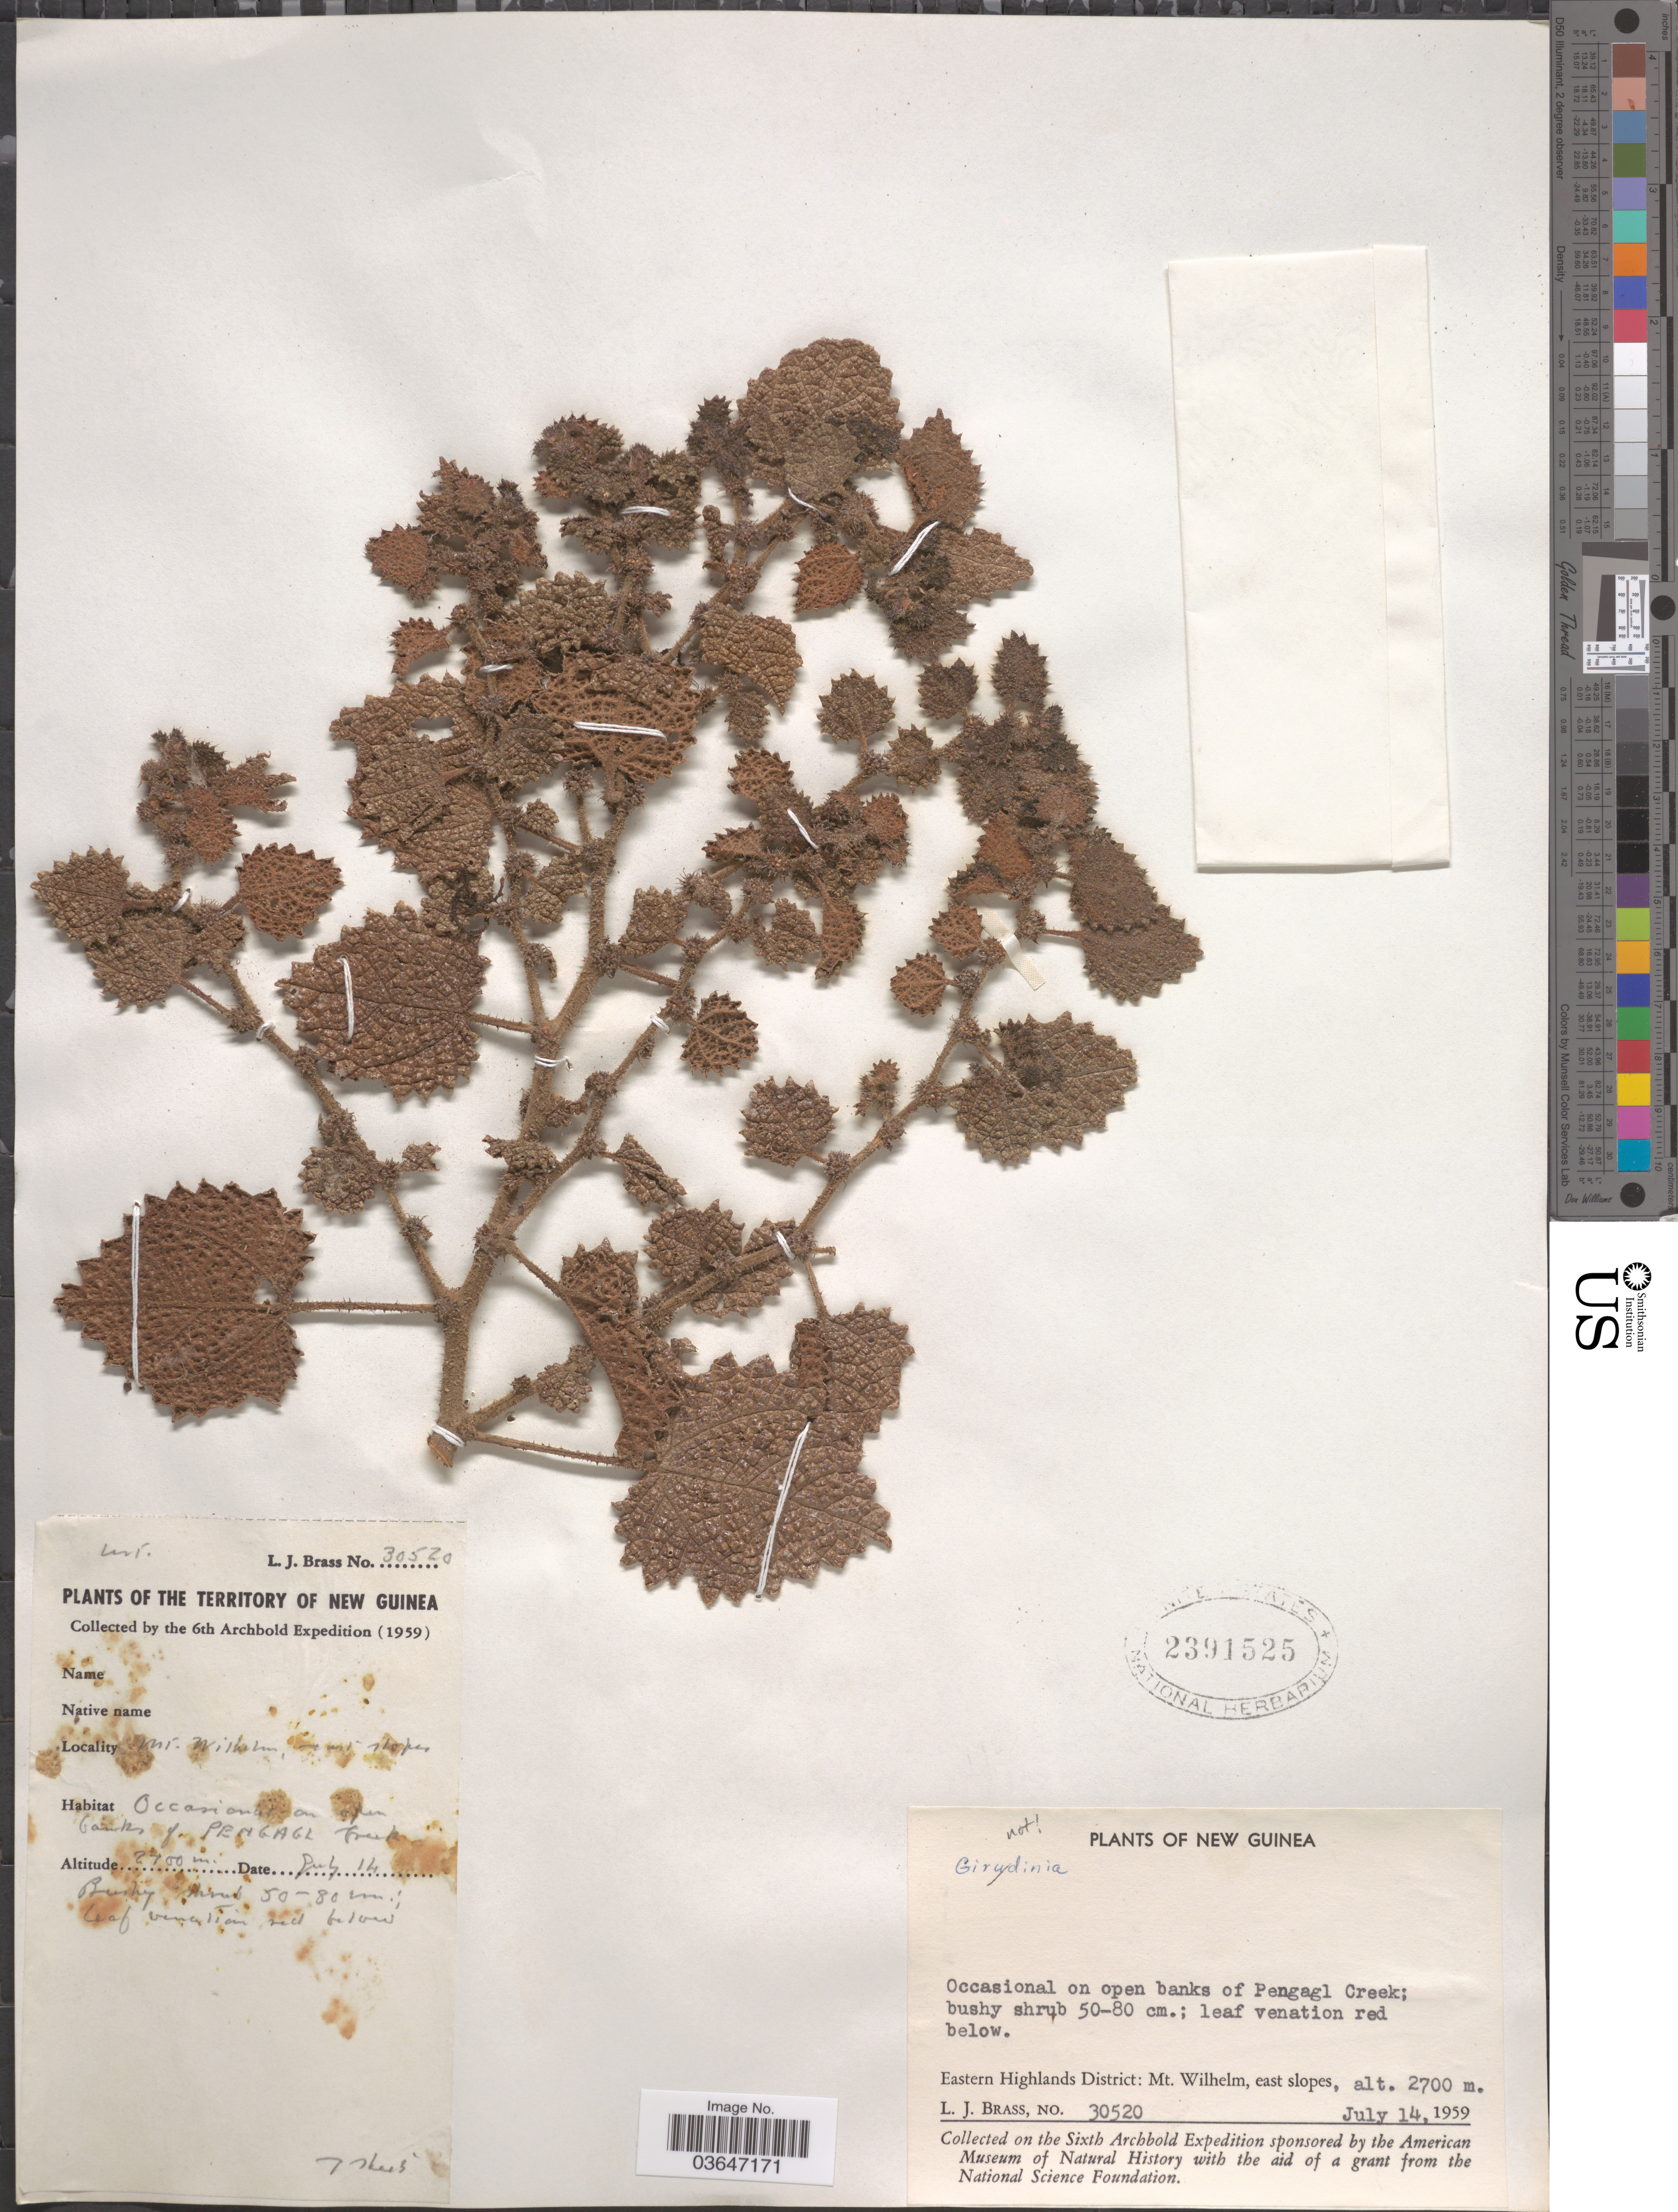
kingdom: Plantae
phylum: Tracheophyta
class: Magnoliopsida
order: Proteales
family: Proteaceae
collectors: L. J. Brass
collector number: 30520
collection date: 1959-07-14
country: Papua New Guinea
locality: Territory of New Guinea. Eastern Highlands District: Mt. Wilhelm, east slopes.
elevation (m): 2700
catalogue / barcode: US 2391525